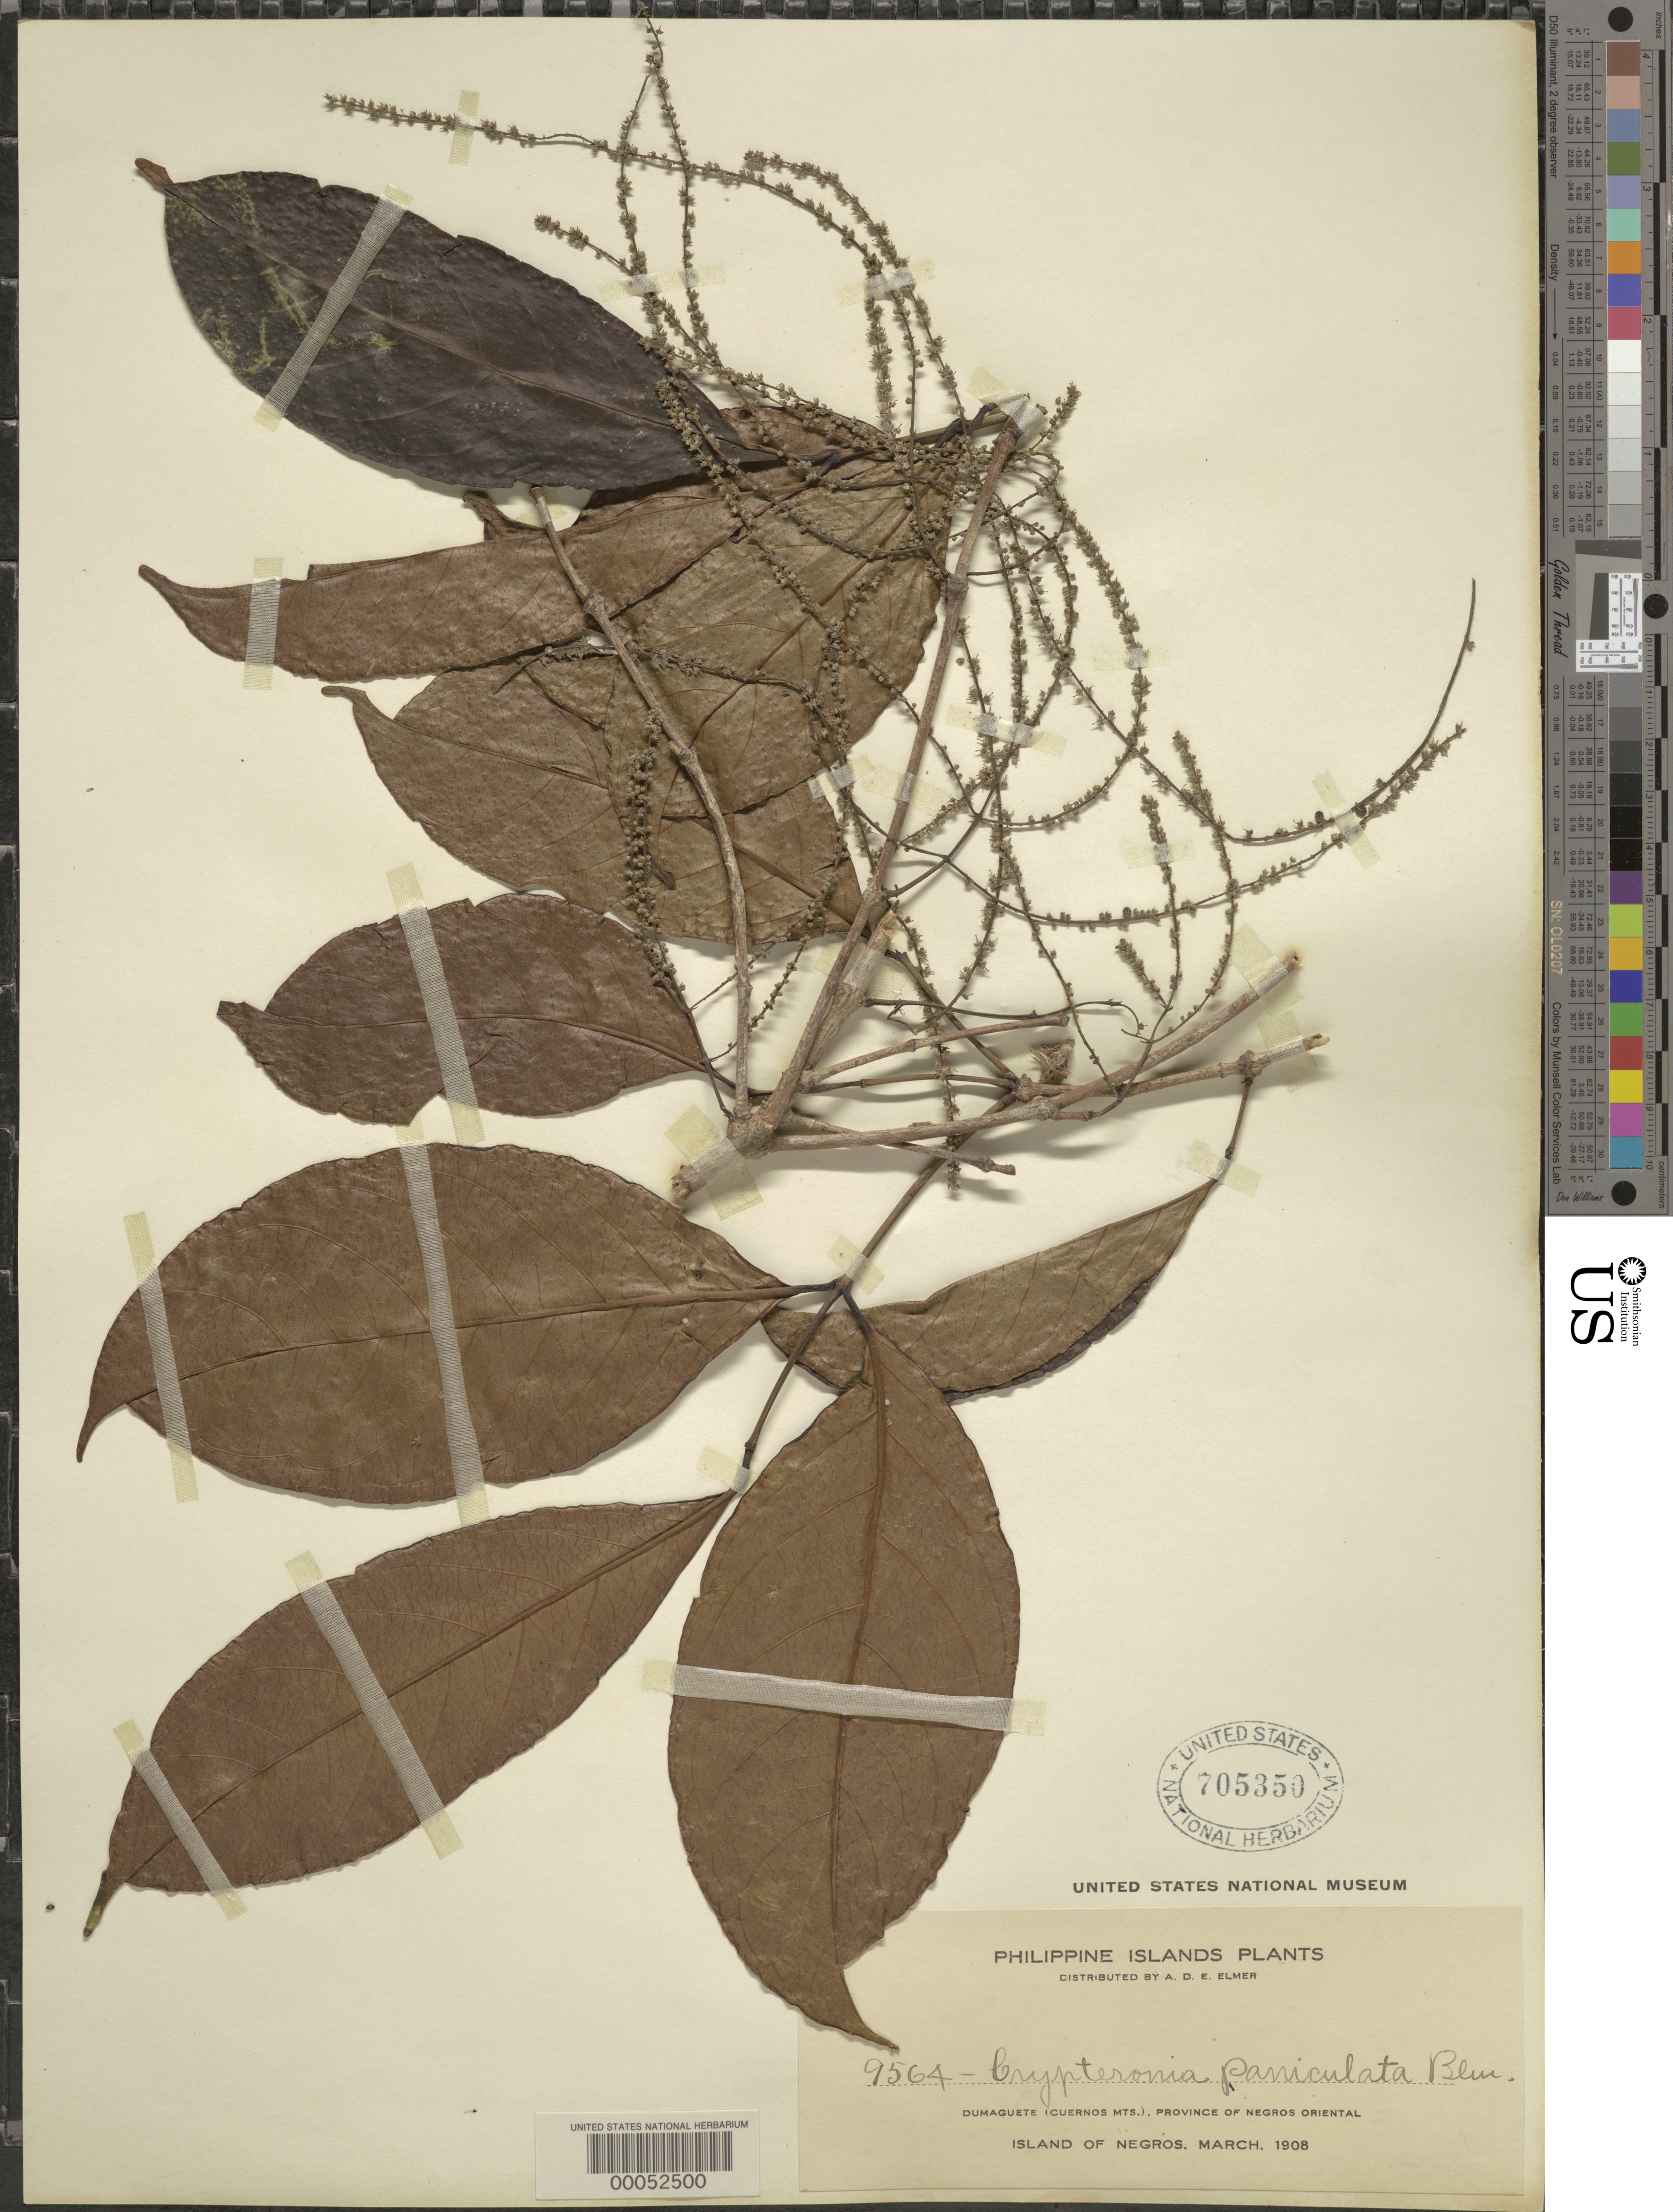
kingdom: Plantae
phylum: Tracheophyta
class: Magnoliopsida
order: Myrtales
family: Crypteroniaceae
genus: Crypteronia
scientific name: Crypteronia paniculata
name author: Blume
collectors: A. D. E. Elmer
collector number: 9564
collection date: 1908-03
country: Philippines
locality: Damaguete (Cuernos Mts.), Province of Negros Oriental.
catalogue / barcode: US 705350